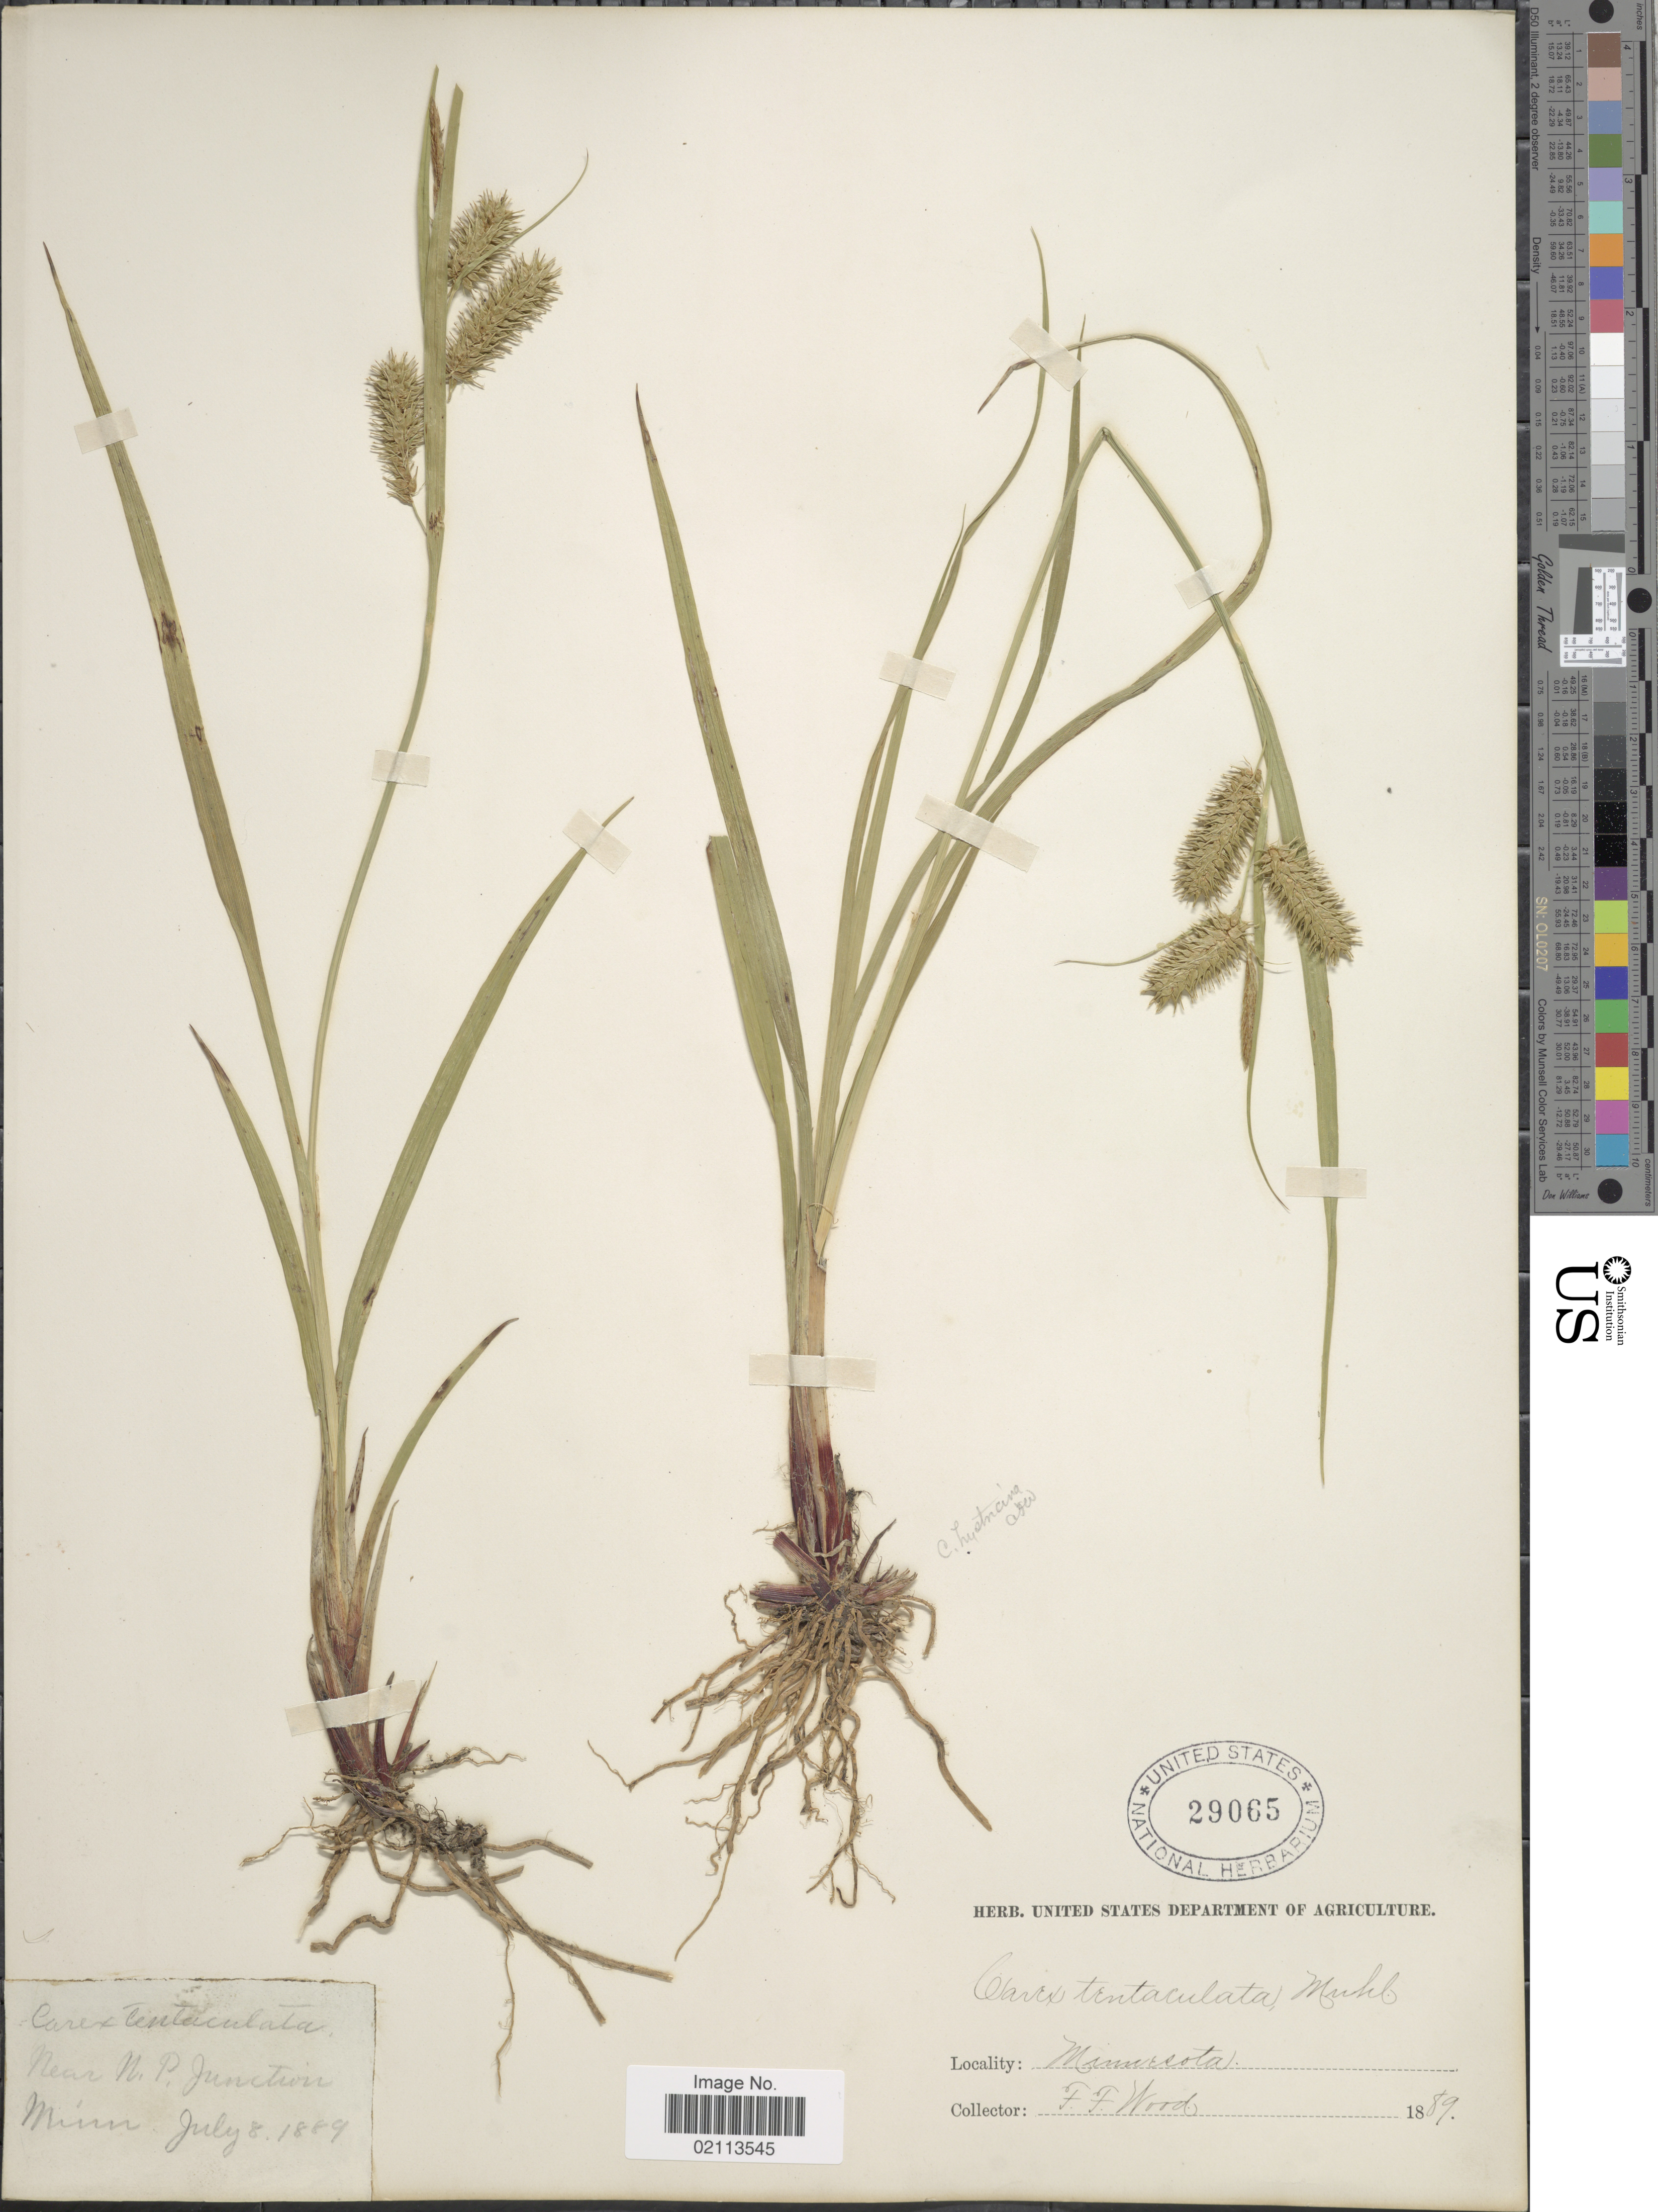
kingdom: Plantae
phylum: Tracheophyta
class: Liliopsida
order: Poales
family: Cyperaceae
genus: Carex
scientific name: Carex hystericina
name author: Muhl. ex Willd.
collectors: F. Wood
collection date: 1889-07-08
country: United States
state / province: Minnesota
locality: Near N. P. Junction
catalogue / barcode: US 29065